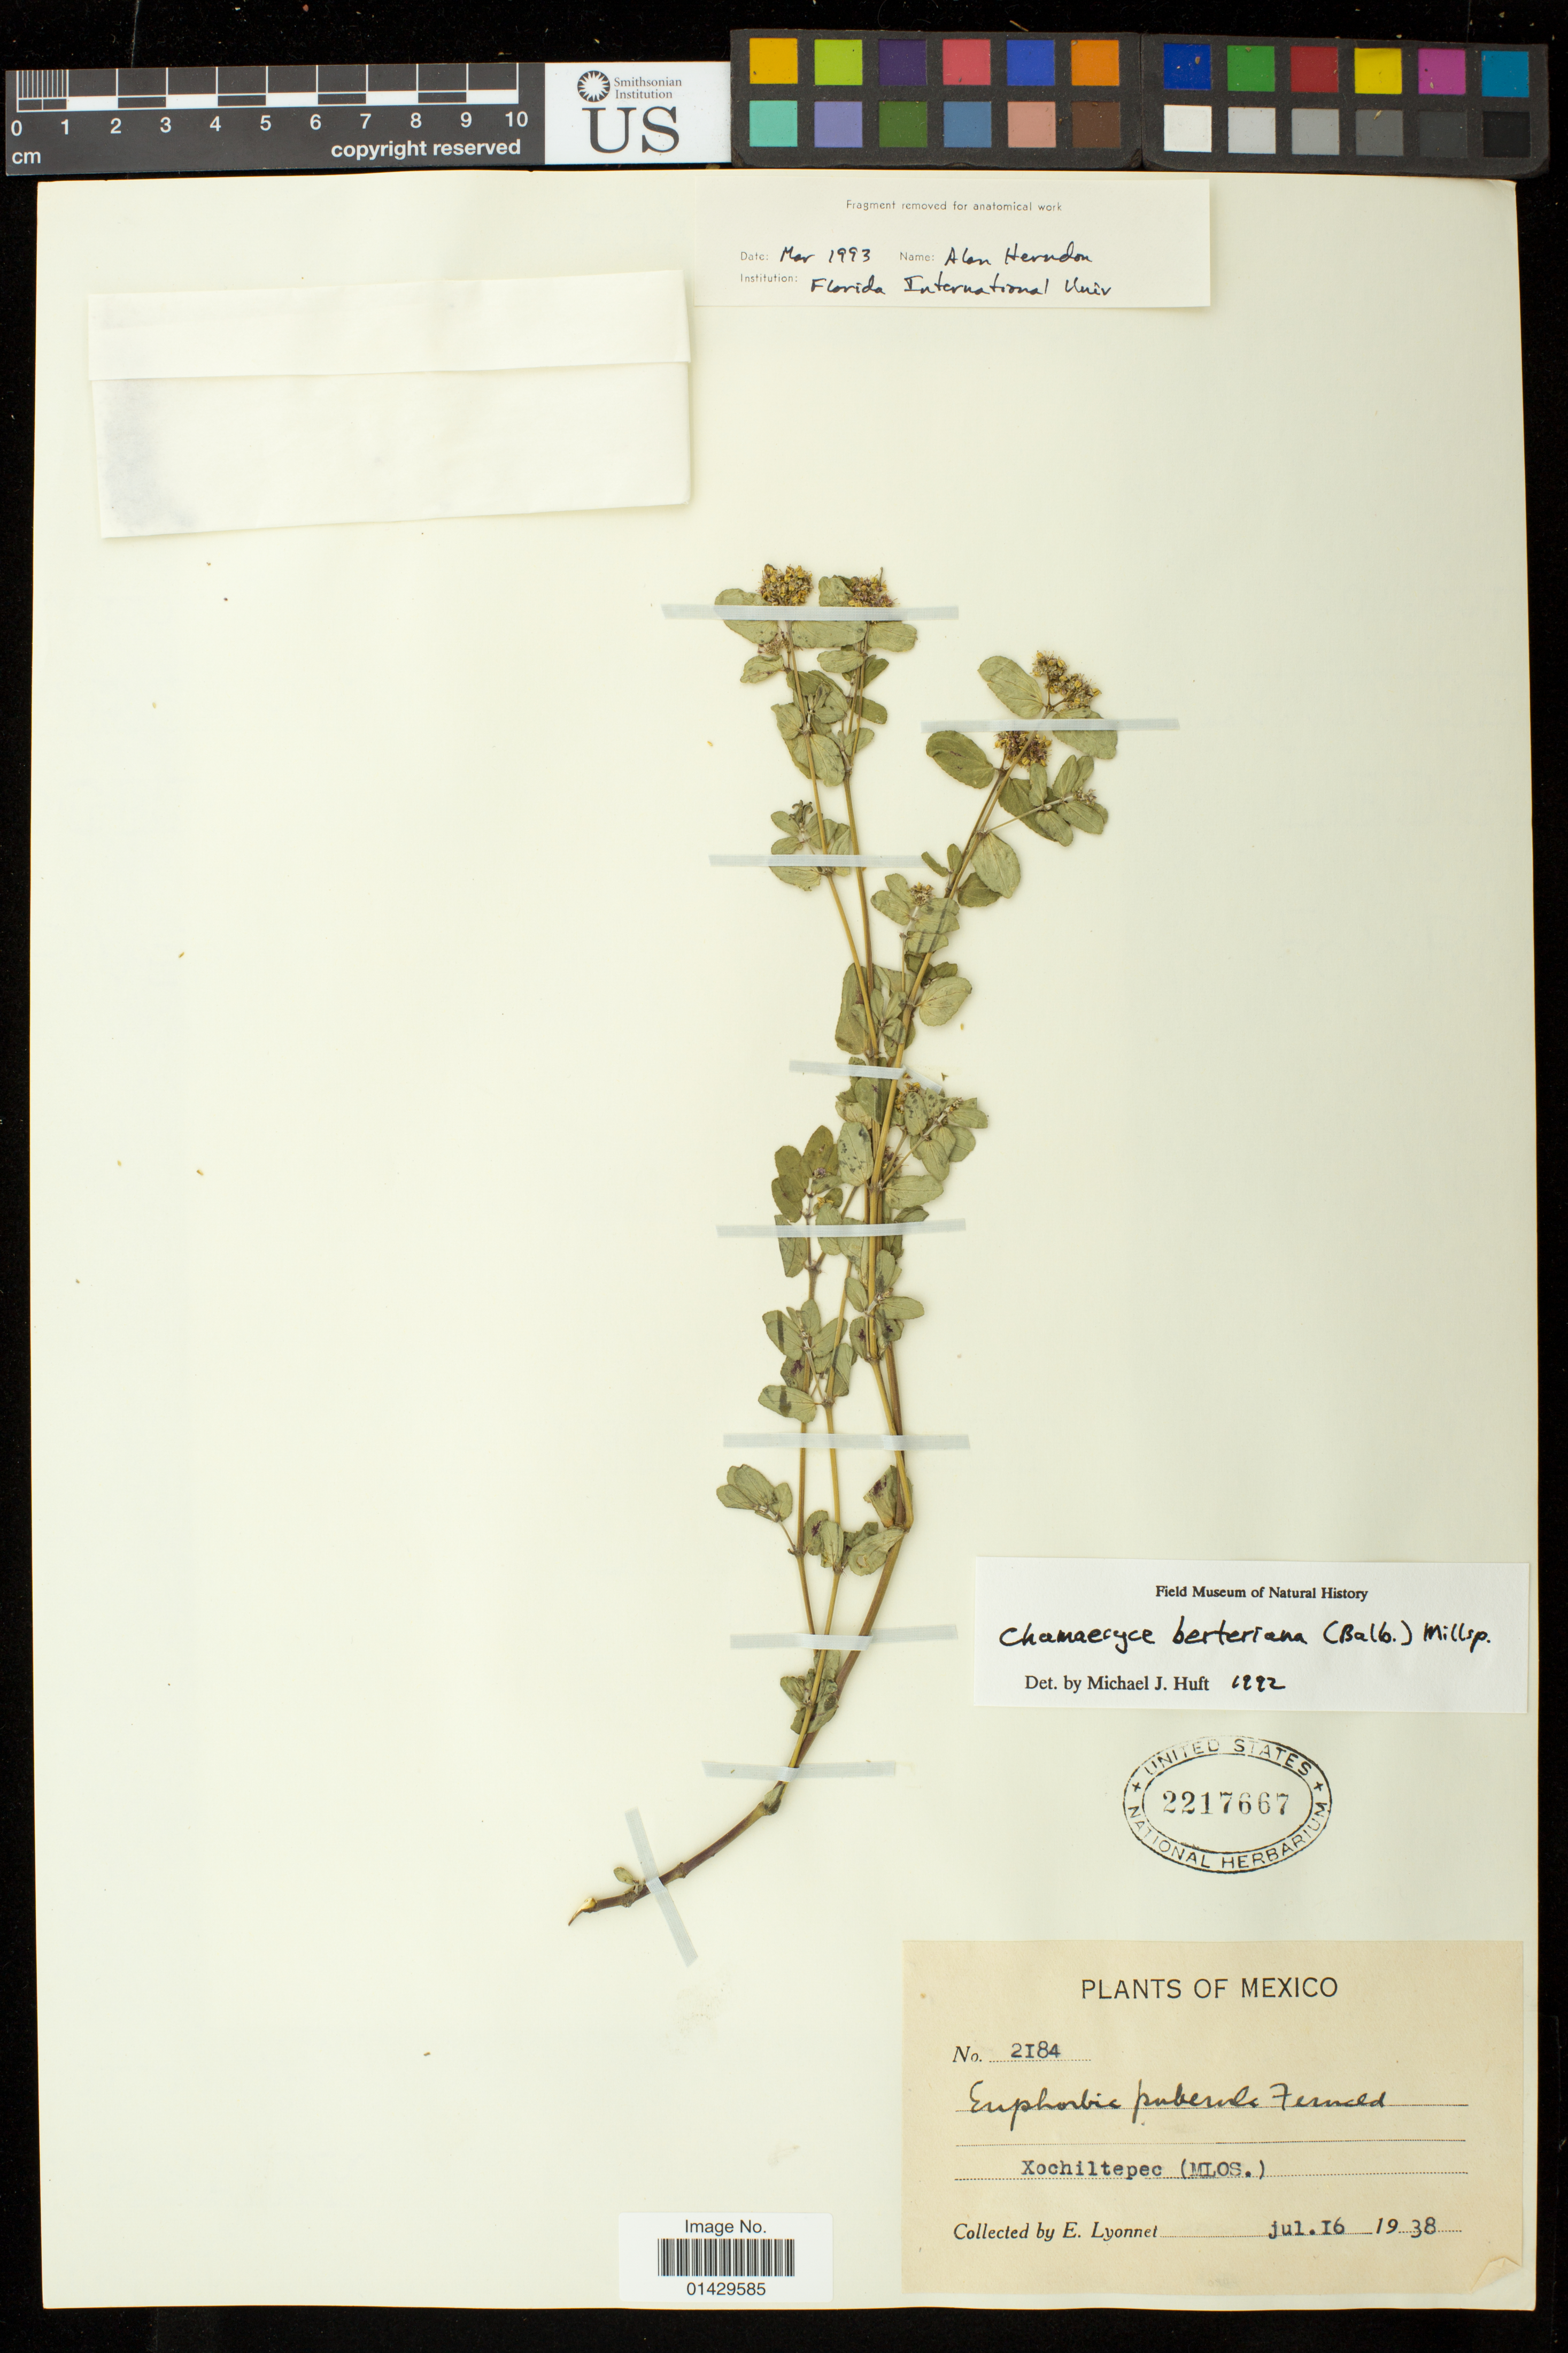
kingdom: Plantae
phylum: Tracheophyta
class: Magnoliopsida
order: Malpighiales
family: Euphorbiaceae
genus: Euphorbia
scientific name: Euphorbia berteroana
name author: Balb.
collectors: E. Lyonnet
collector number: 2184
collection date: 1938-07-16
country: Mexico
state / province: Puebla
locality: Xochiltepec (MLOS.)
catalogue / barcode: US 2217667